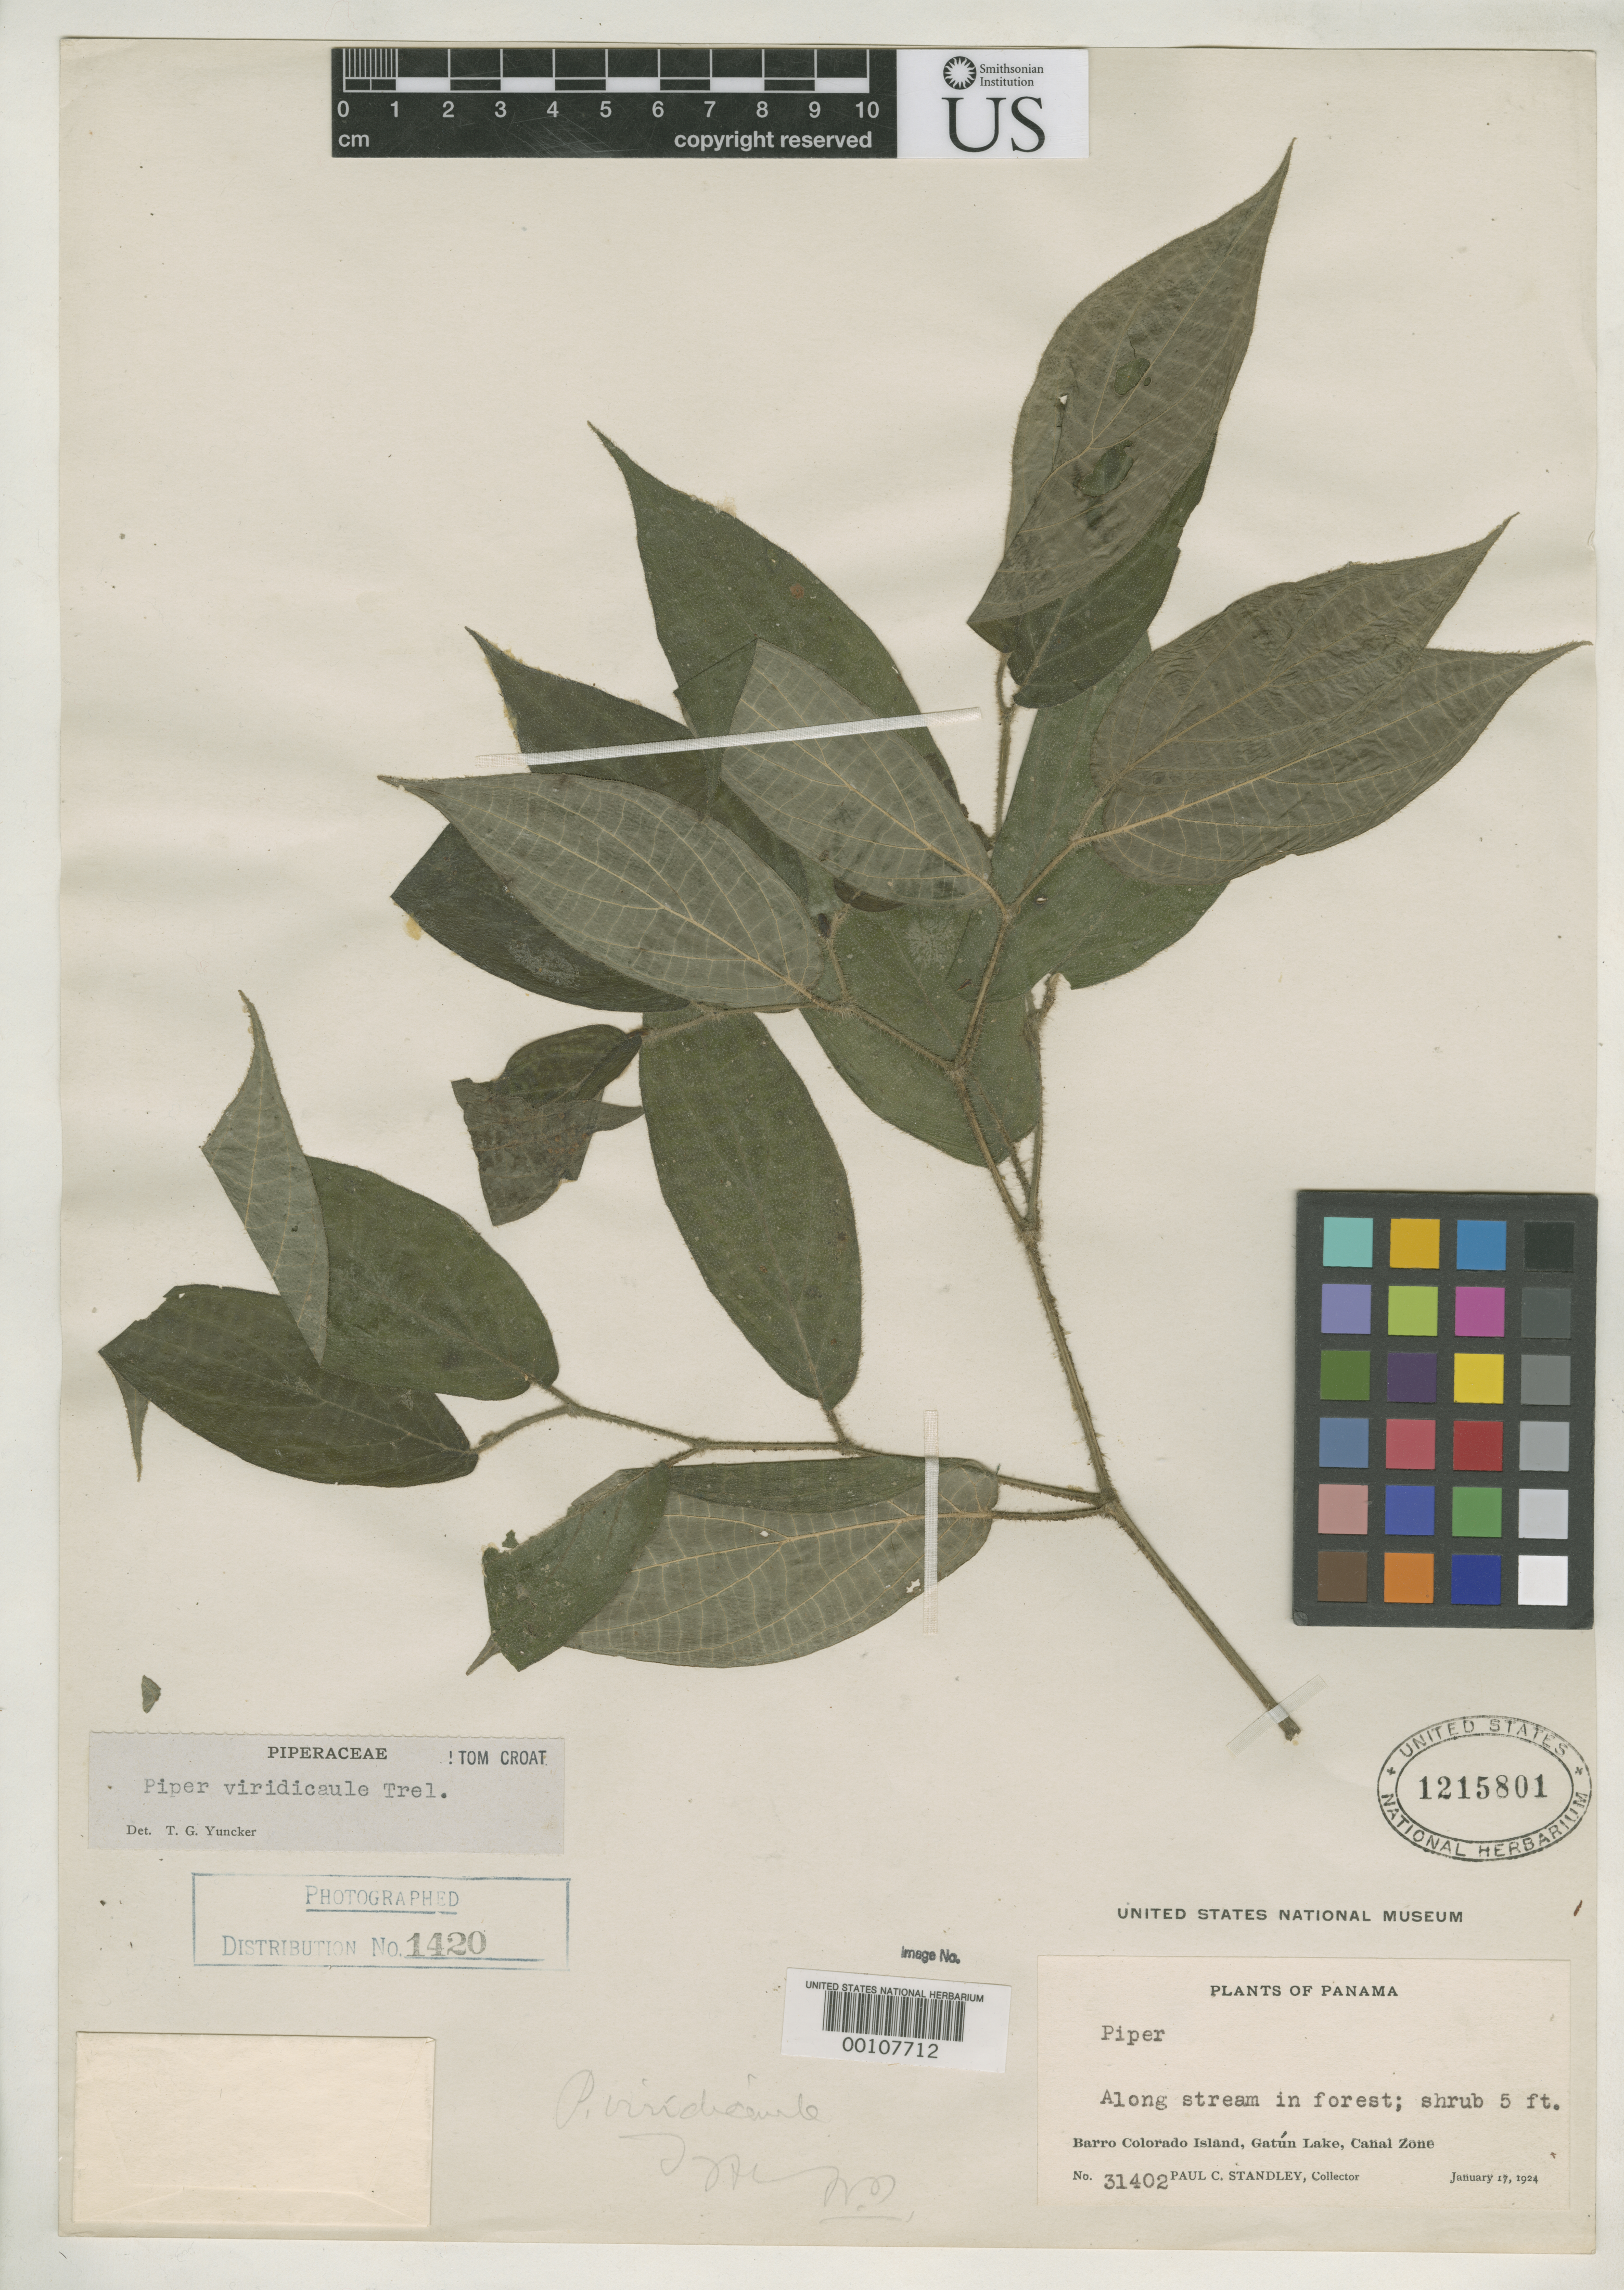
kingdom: Plantae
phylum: Tracheophyta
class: Magnoliopsida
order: Piperales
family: Piperaceae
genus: Piper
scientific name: Piper viridicaule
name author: Trel.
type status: Holotype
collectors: P. C. Standley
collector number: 31402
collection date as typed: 17 Jun 1924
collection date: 1924-06-17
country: Panama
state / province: Panamá Oeste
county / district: Canal Zone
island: Barro Colorado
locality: Gatun Lake.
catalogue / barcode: US 1215801